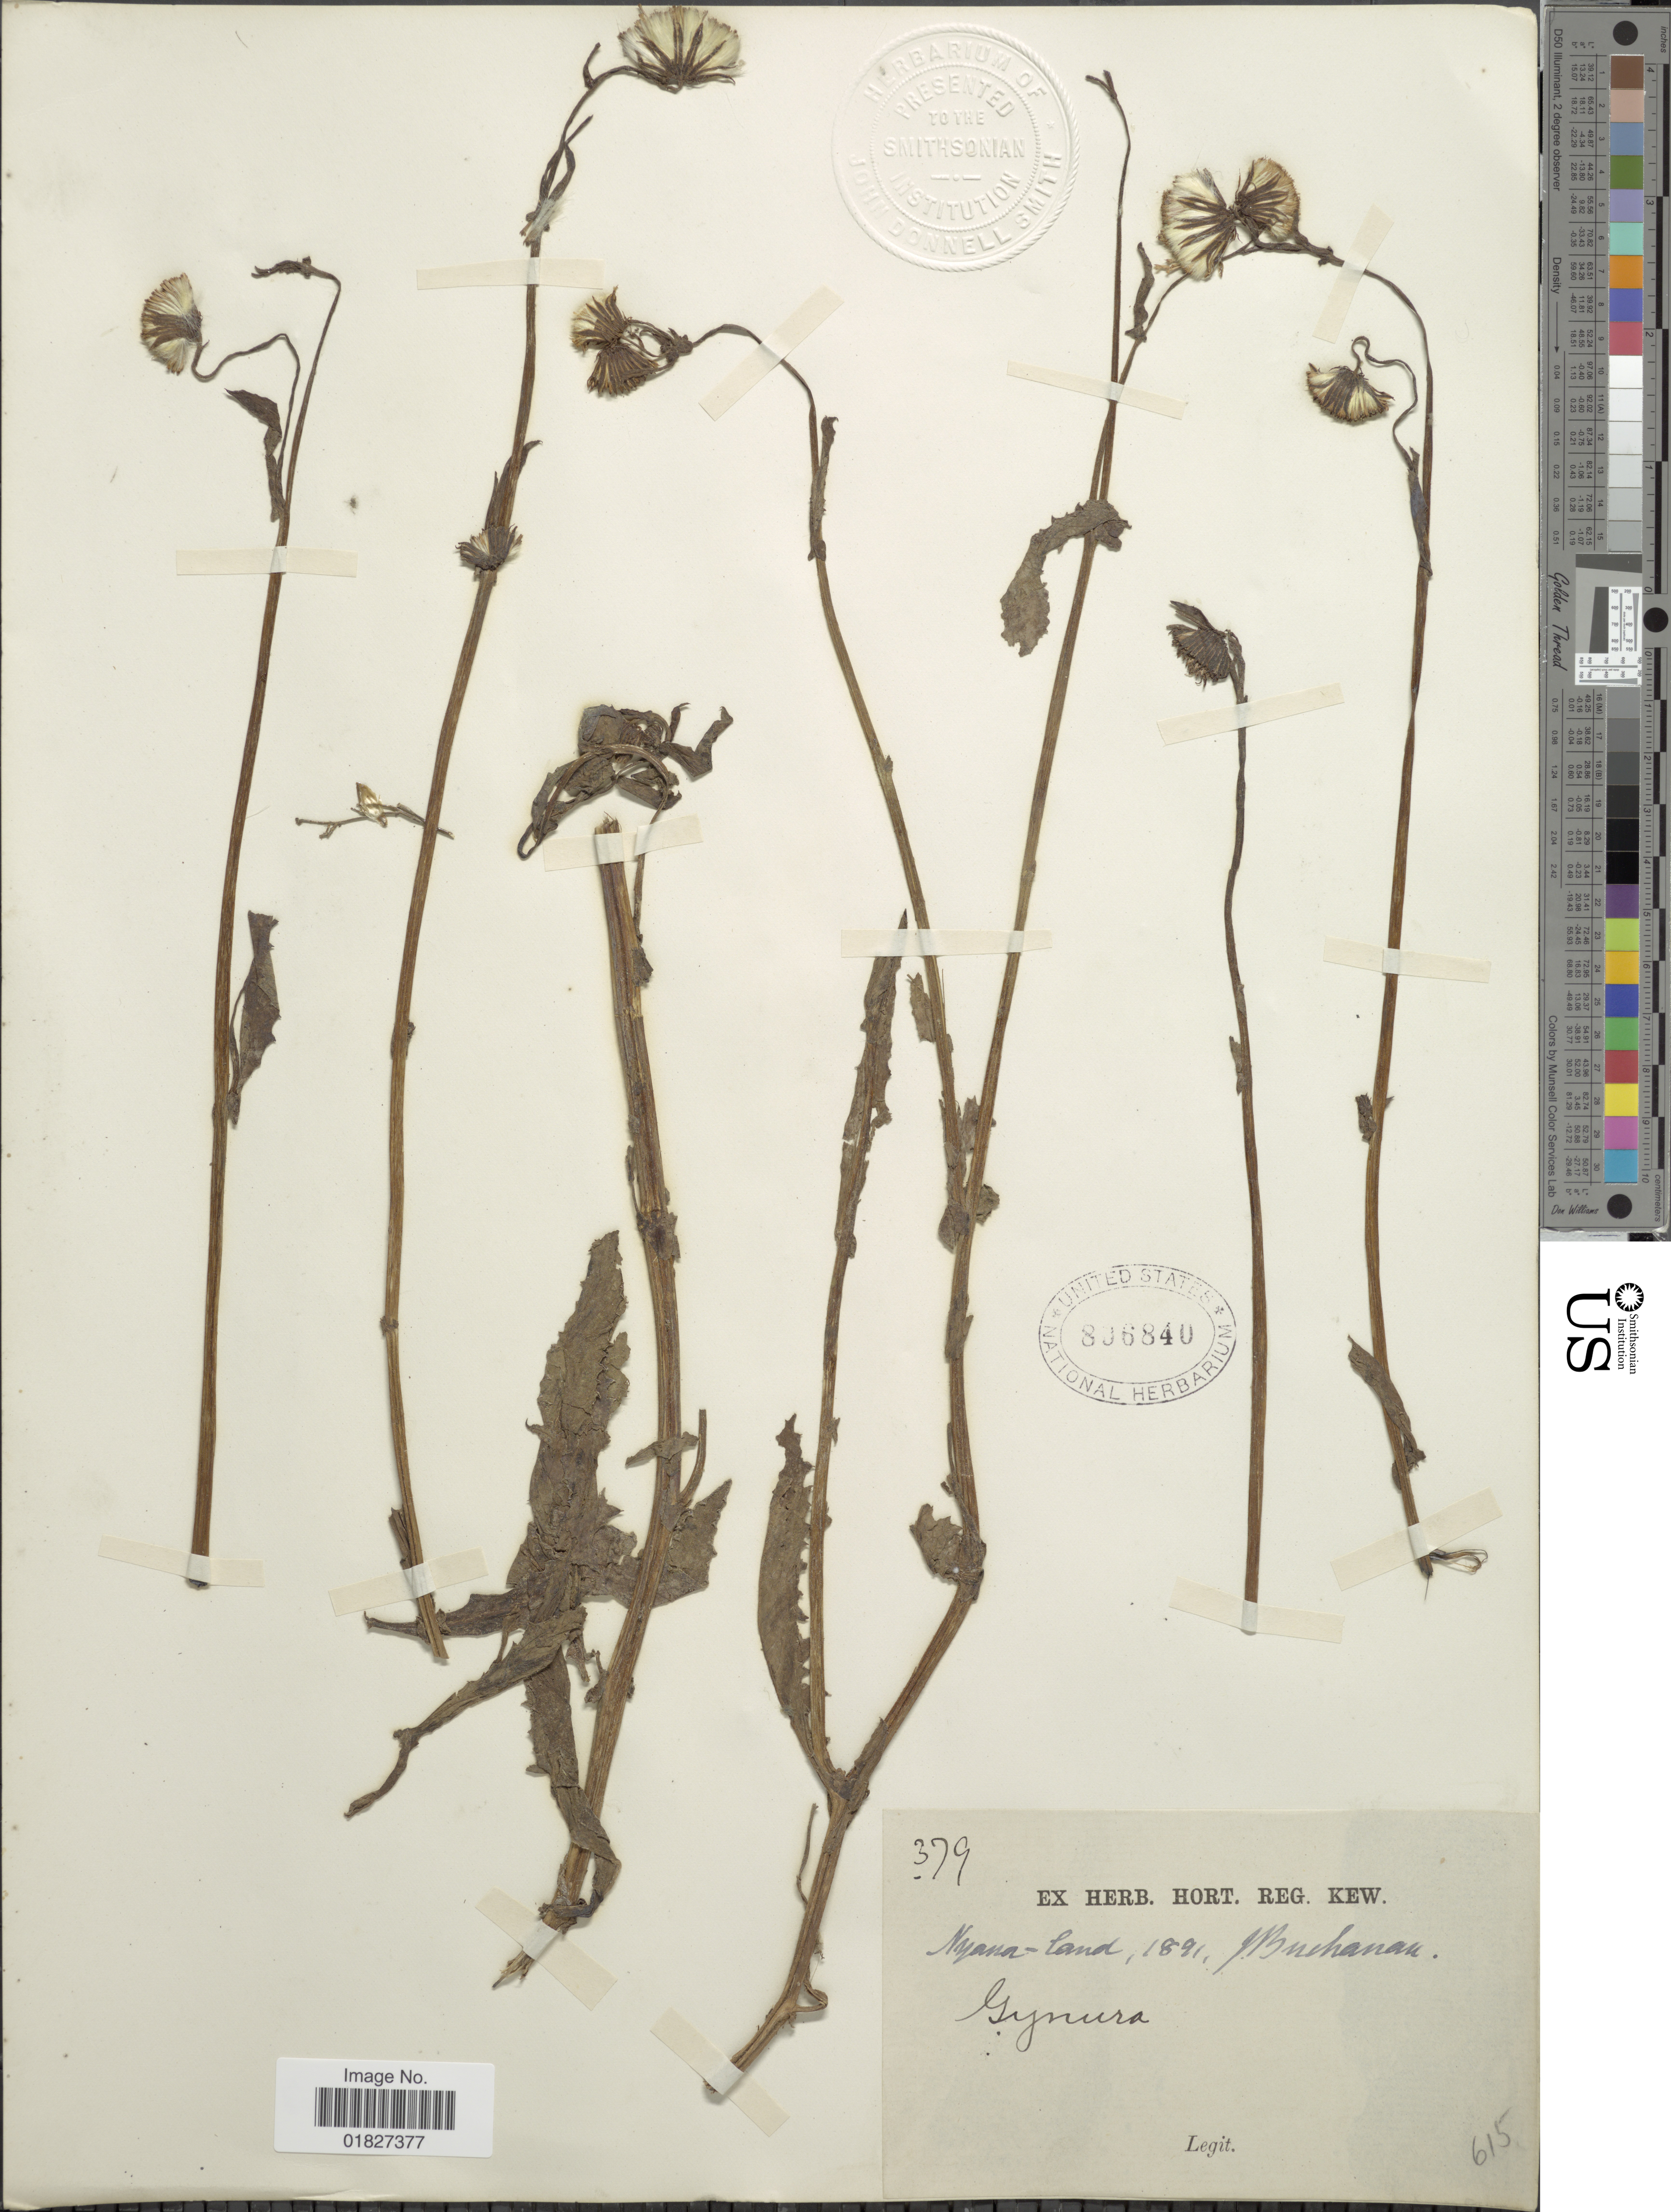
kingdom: Plantae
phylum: Tracheophyta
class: Magnoliopsida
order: Asterales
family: Asteraceae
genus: Gynura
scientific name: Gynura sp.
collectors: J. Buchanan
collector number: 379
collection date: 1891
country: Malawi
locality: Nyassa-land